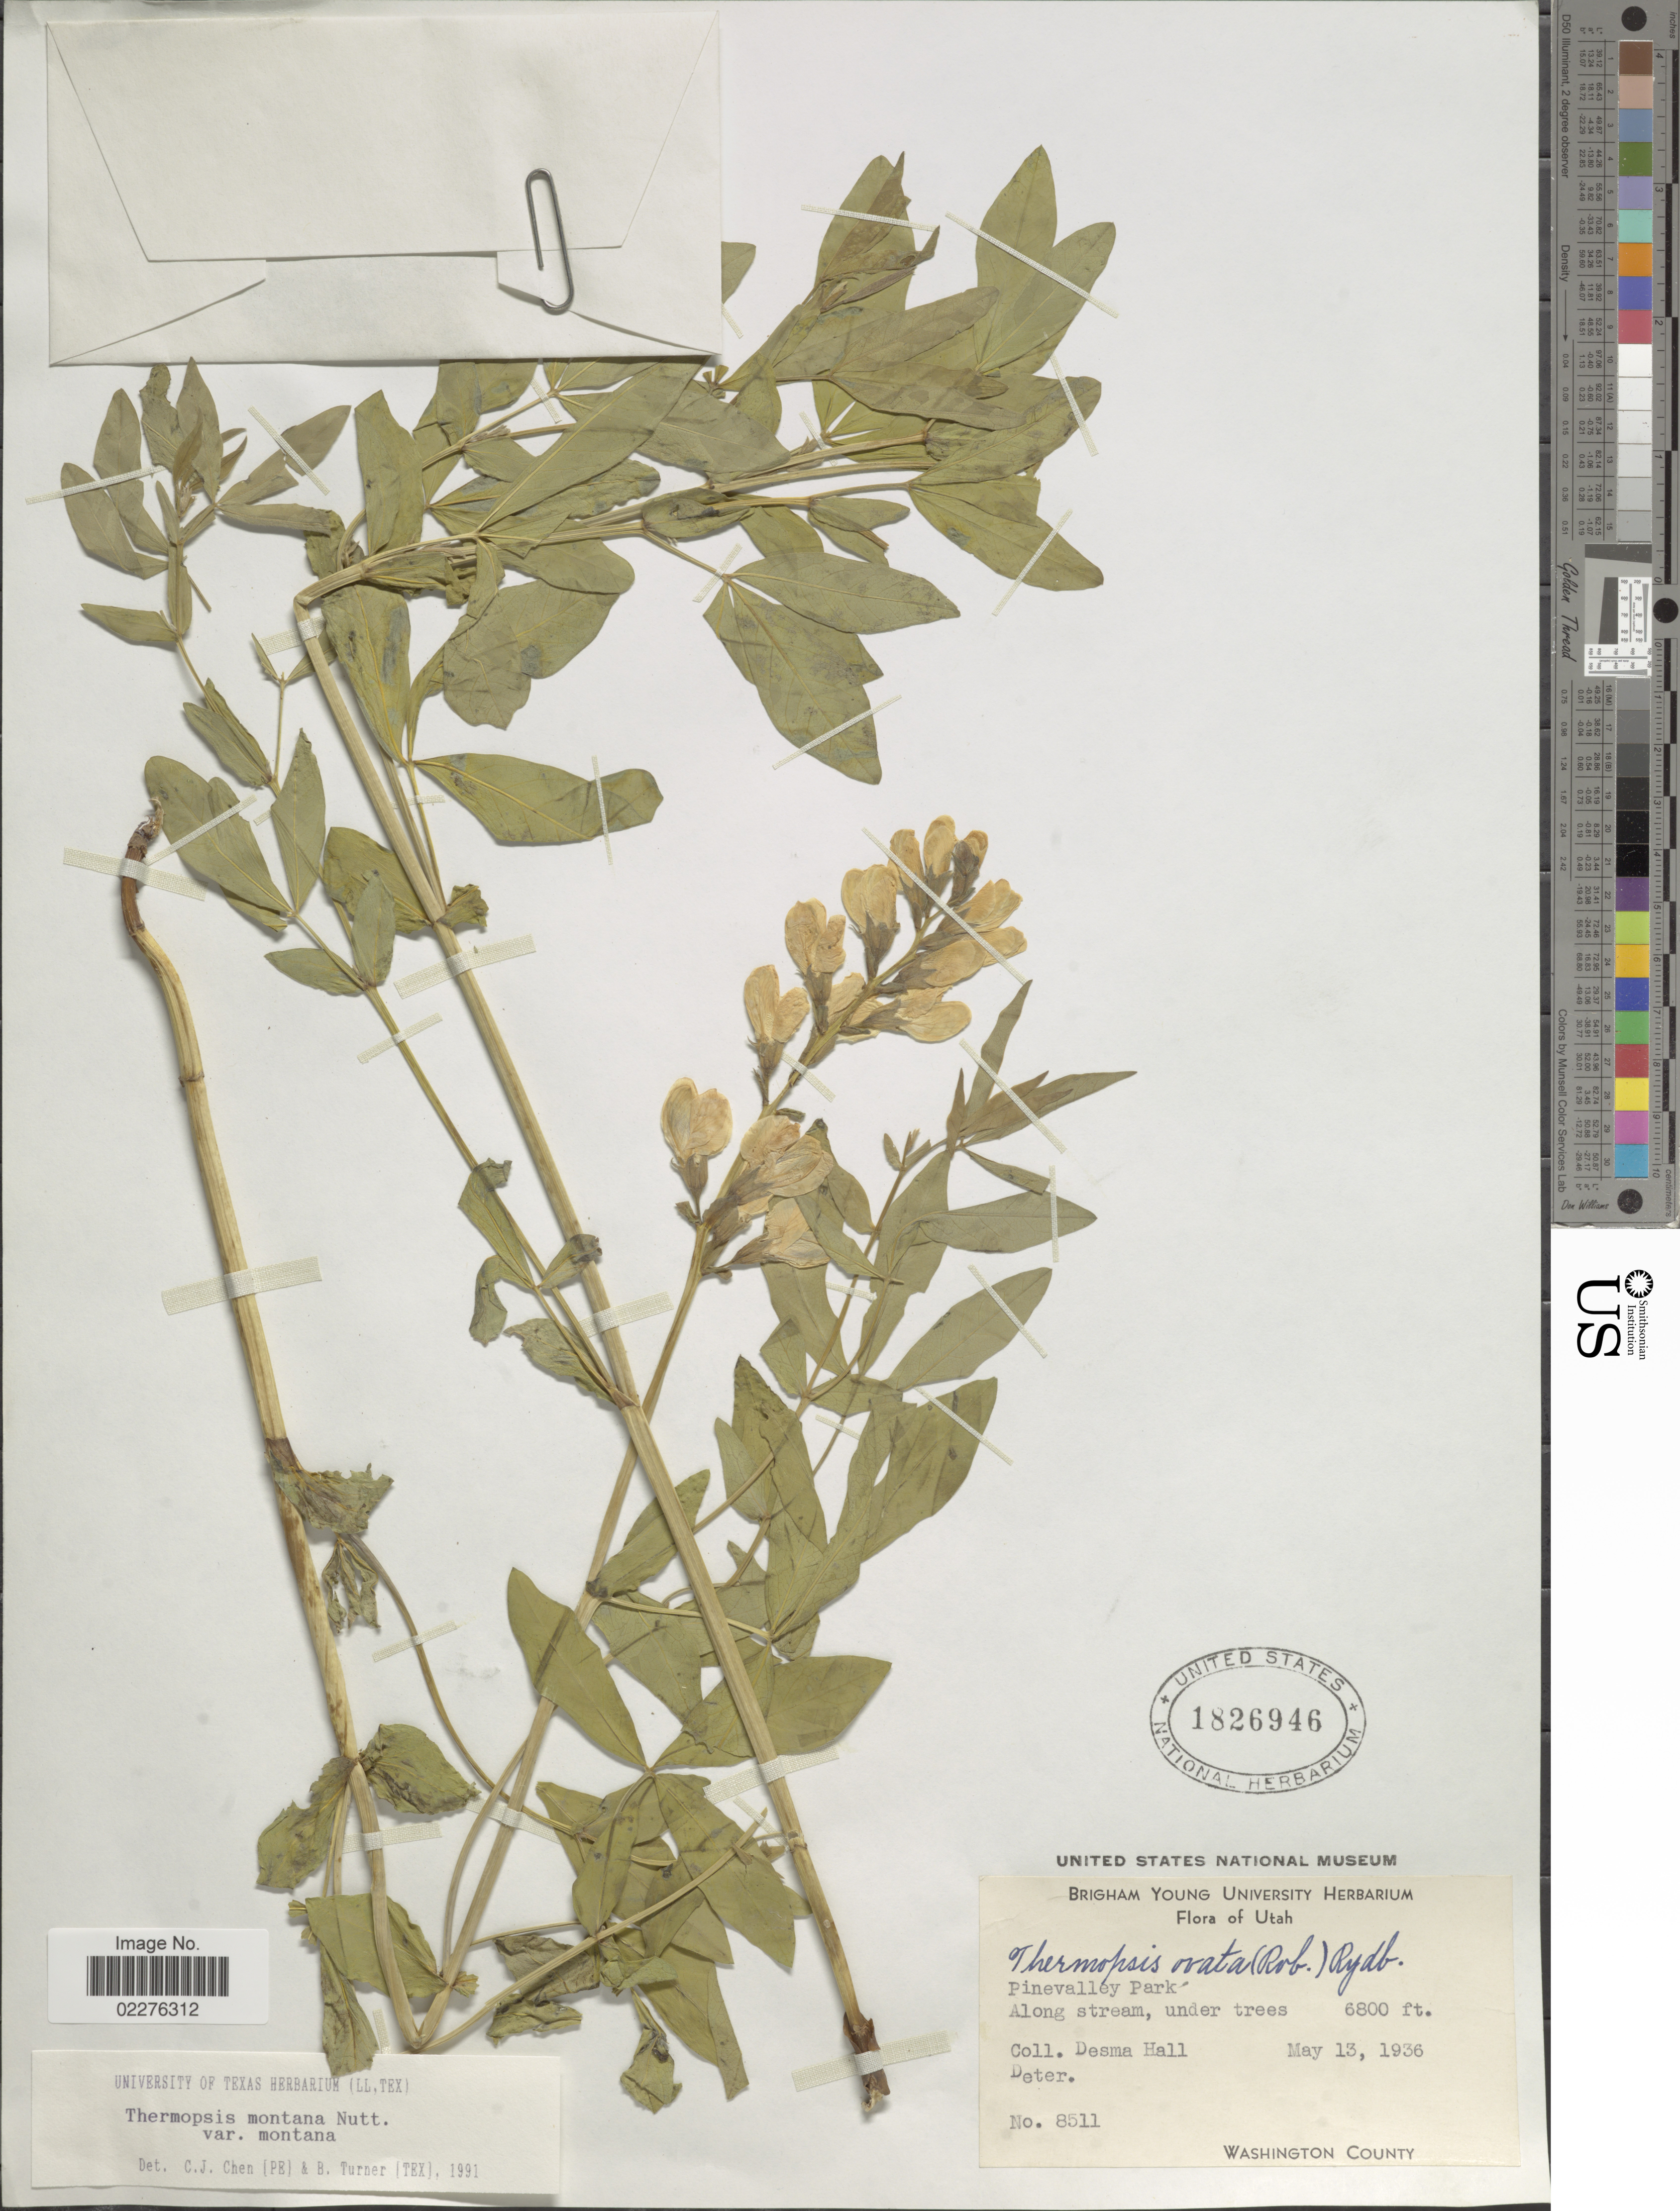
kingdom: Plantae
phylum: Tracheophyta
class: Magnoliopsida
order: Fabales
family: Fabaceae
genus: Thermopsis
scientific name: Thermopsis montana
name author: Nutt.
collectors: D. Hall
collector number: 8511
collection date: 1936-05-13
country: United States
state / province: Washington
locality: Pinevalley Park, Along stream, under trees, Utah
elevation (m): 2073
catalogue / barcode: US 1826946